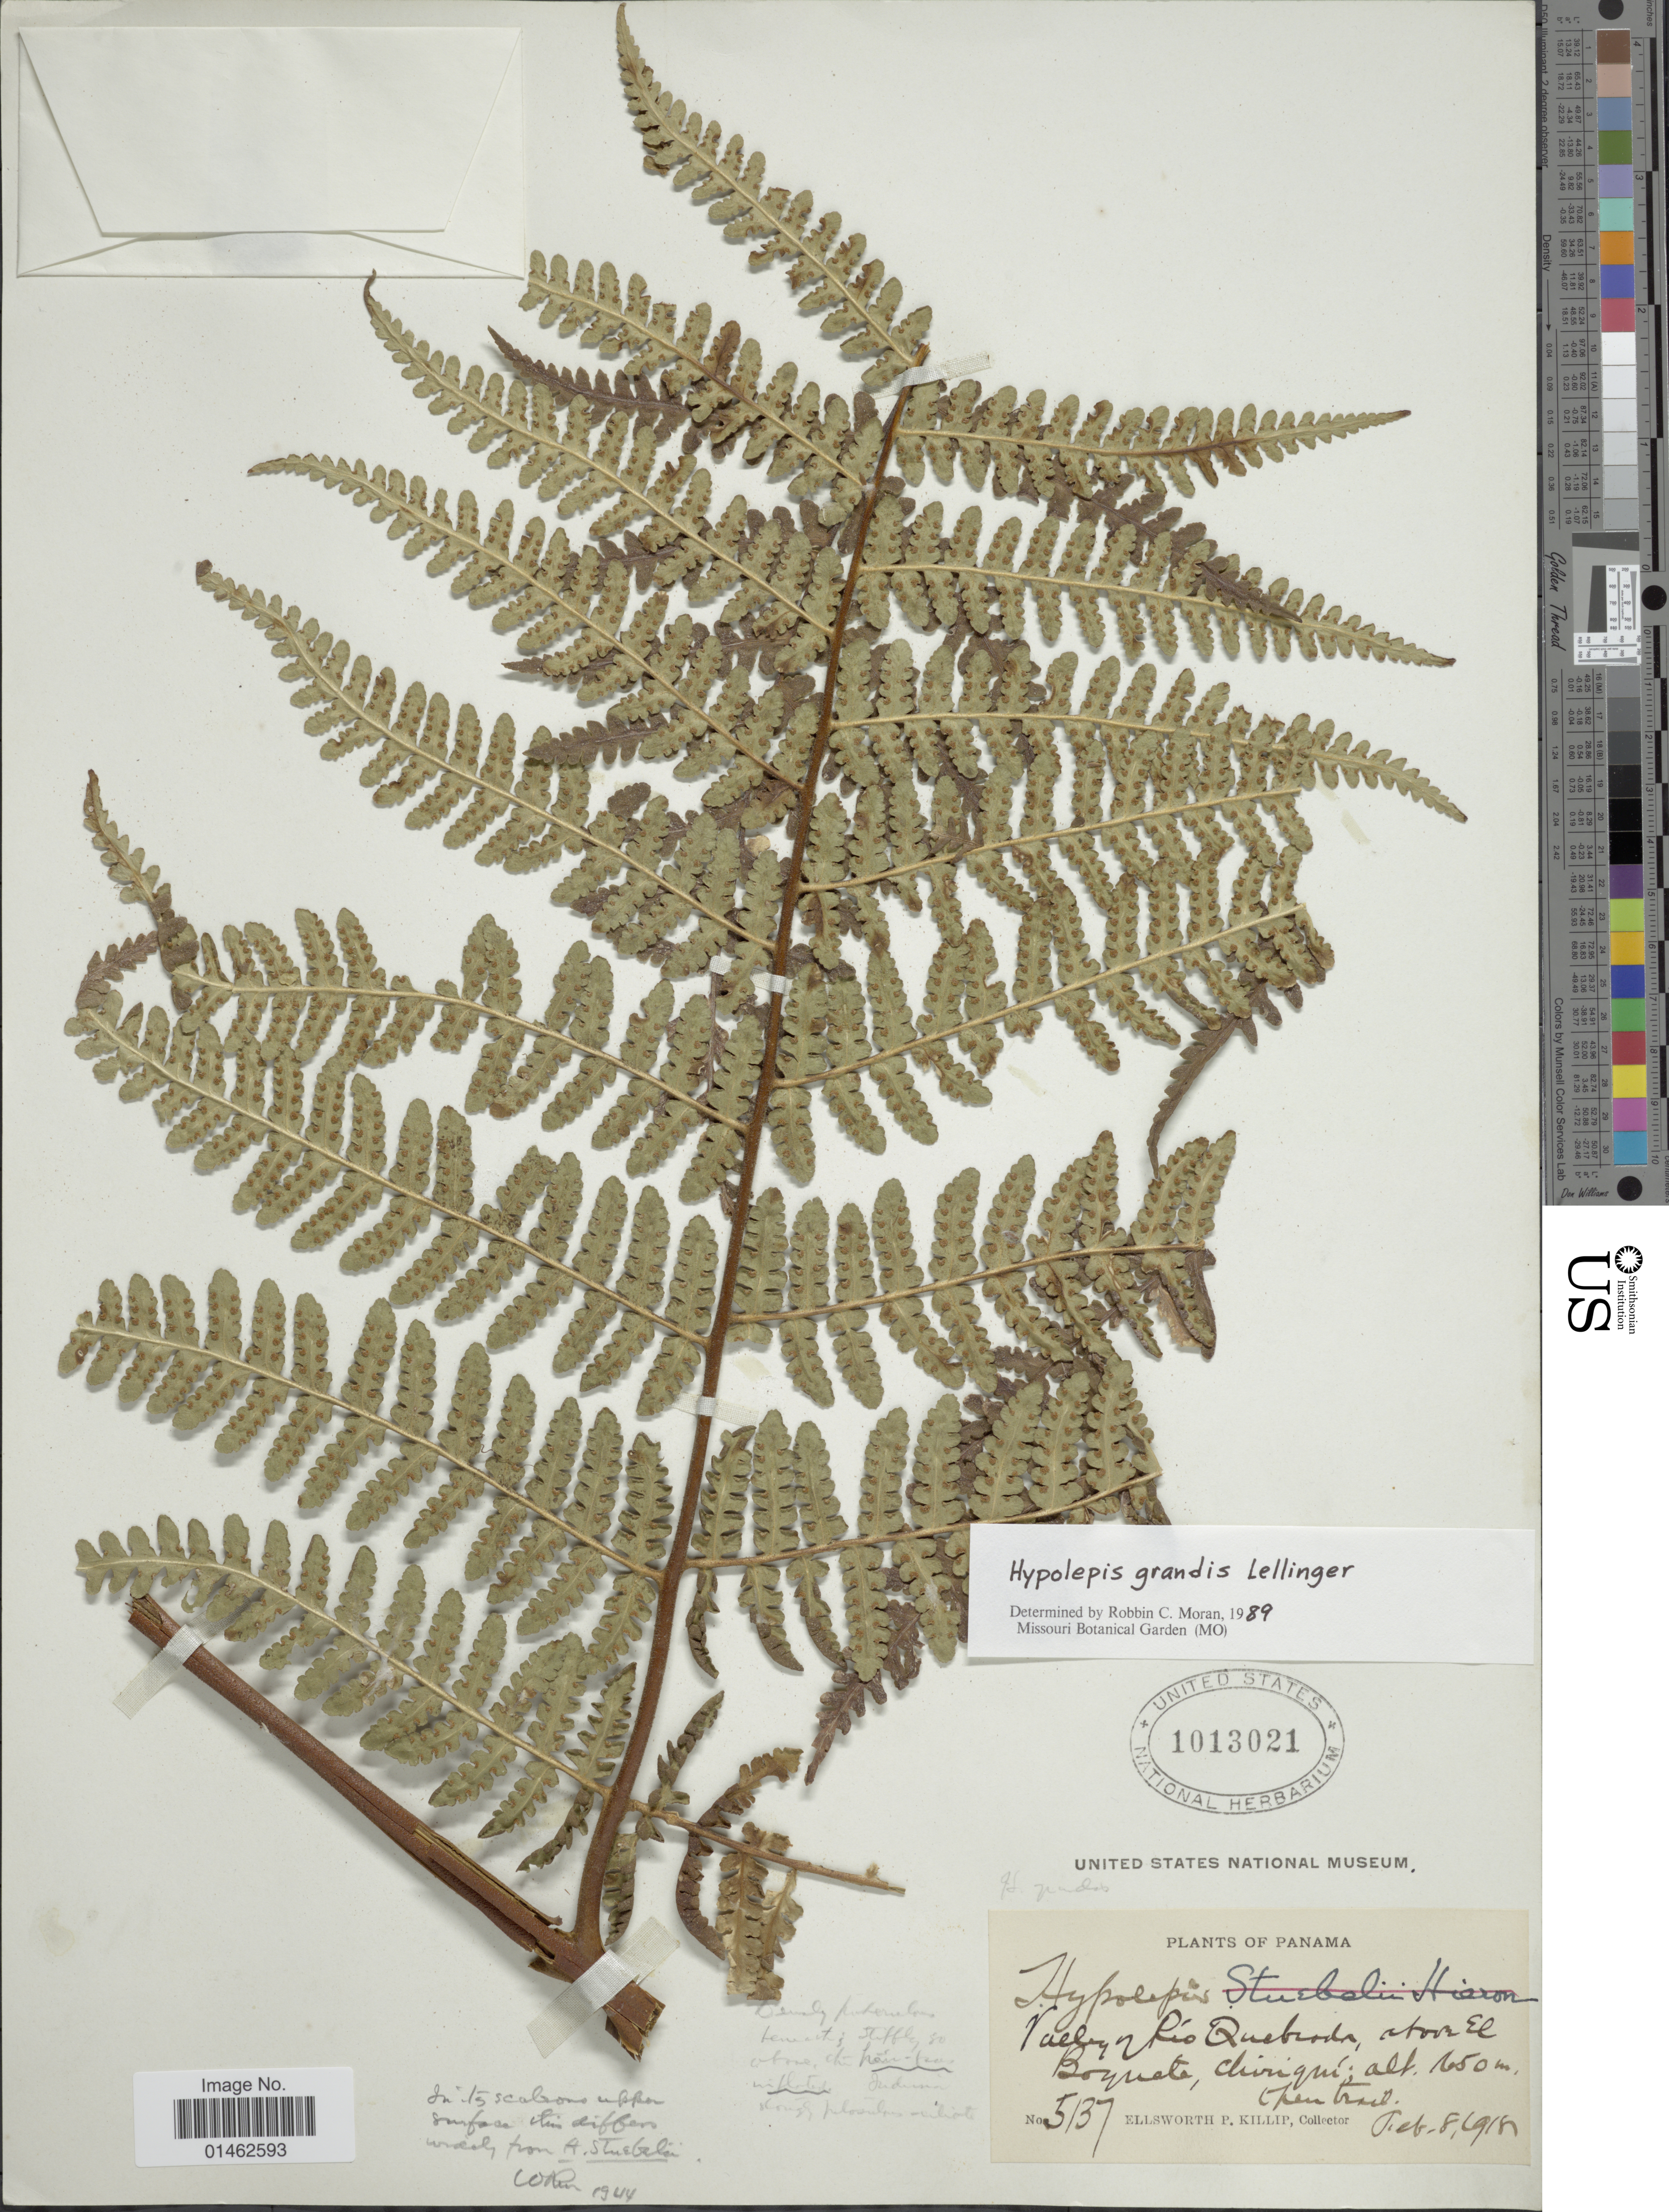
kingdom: Plantae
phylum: Tracheophyta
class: Polypodiopsida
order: Polypodiales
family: Dennstaedtiaceae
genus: Hypolepis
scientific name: Hypolepis grandis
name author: Lellinger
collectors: E. P. Killip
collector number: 5137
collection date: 1918-02-08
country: Panama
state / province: Chiriqui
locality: Valley of Rio Quebrada; above El Boquete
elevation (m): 1650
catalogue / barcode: US 1013021